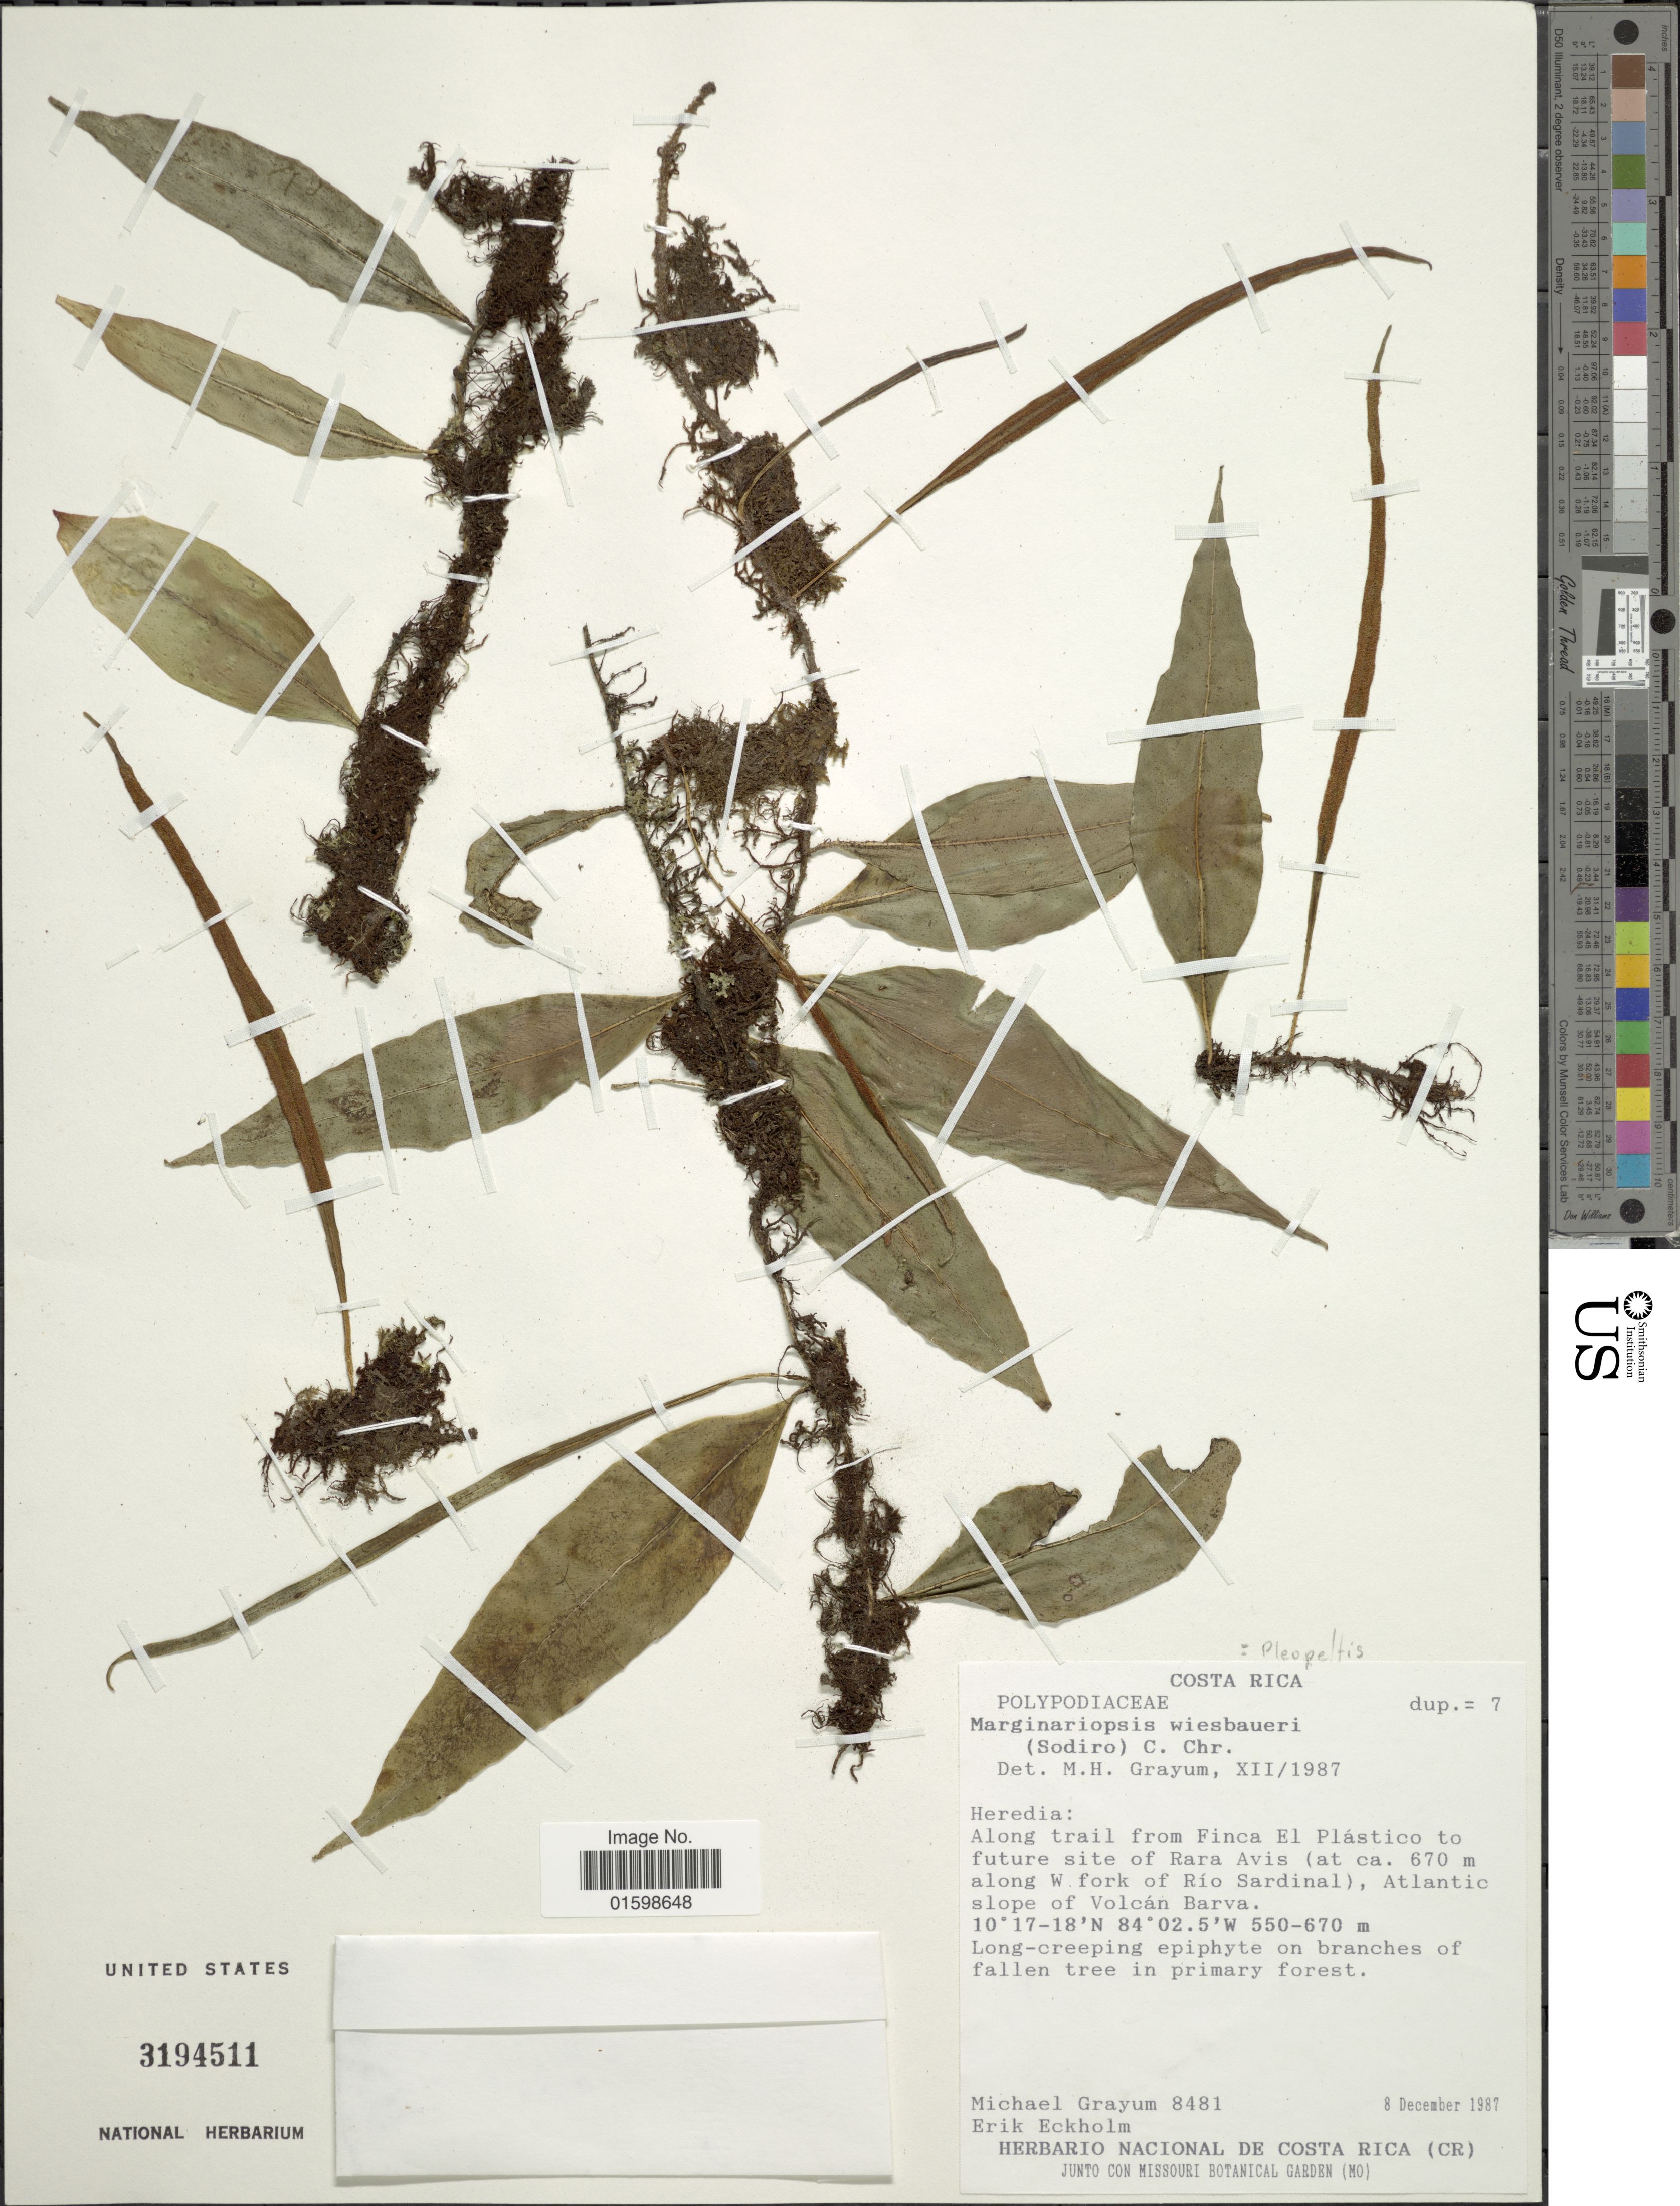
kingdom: Plantae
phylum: Tracheophyta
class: Polypodiopsida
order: Polypodiales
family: Polypodiaceae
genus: Pleopeltis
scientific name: Pleopeltis wiesbaurii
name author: (Sodiro) Lellinger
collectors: M. H. Grayum & E. Eckholm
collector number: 8481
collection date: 1987-12-08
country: Costa Rica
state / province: Heredia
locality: Along trail from Finca El Plástica to future site of Rara Avis (at ca. 670 m along W fork of Río Sardinal), Atlantic slope of Volcán Barva, long-creeping epiphyte on branches of fallen tree in primary forest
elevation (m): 550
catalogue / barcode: US 3194511